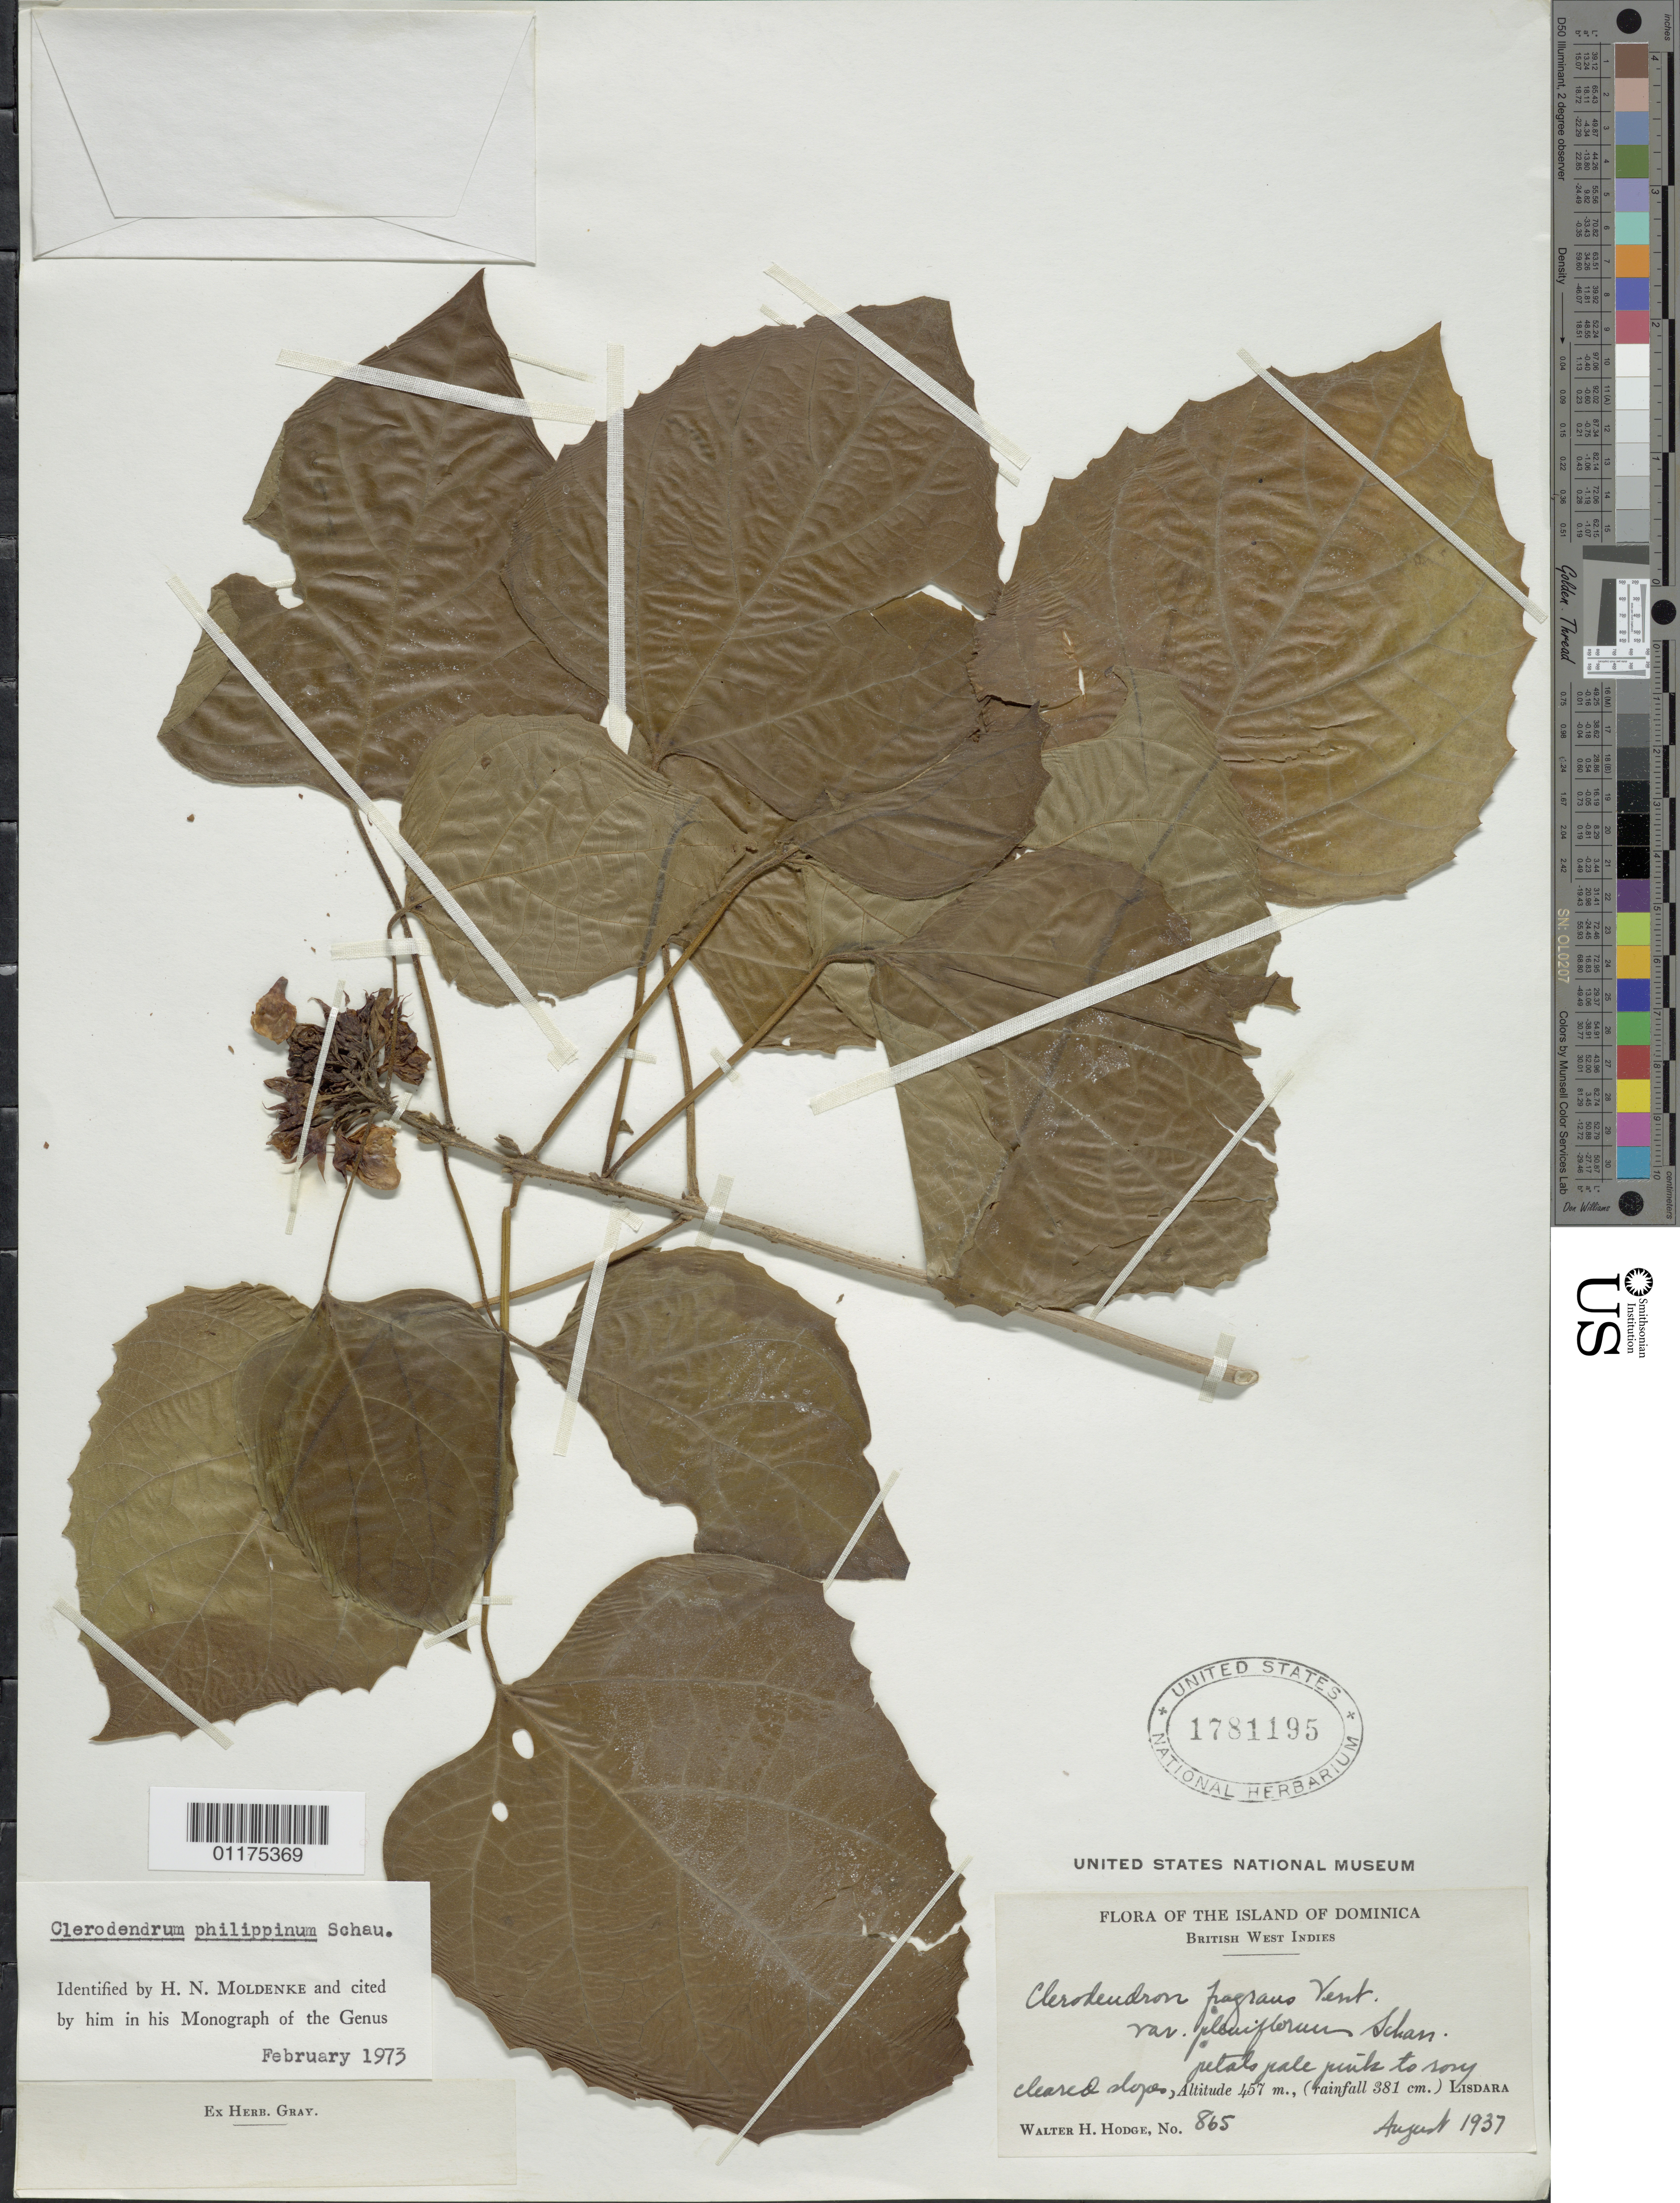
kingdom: Plantae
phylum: Tracheophyta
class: Magnoliopsida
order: Lamiales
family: Lamiaceae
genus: Clerodendrum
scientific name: Clerodendrum philippinum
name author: Schauer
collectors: W. Hodge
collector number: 865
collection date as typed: Aug 1937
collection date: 1937-08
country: Dominica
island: Dominica I.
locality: Lisdara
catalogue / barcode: US 1781195